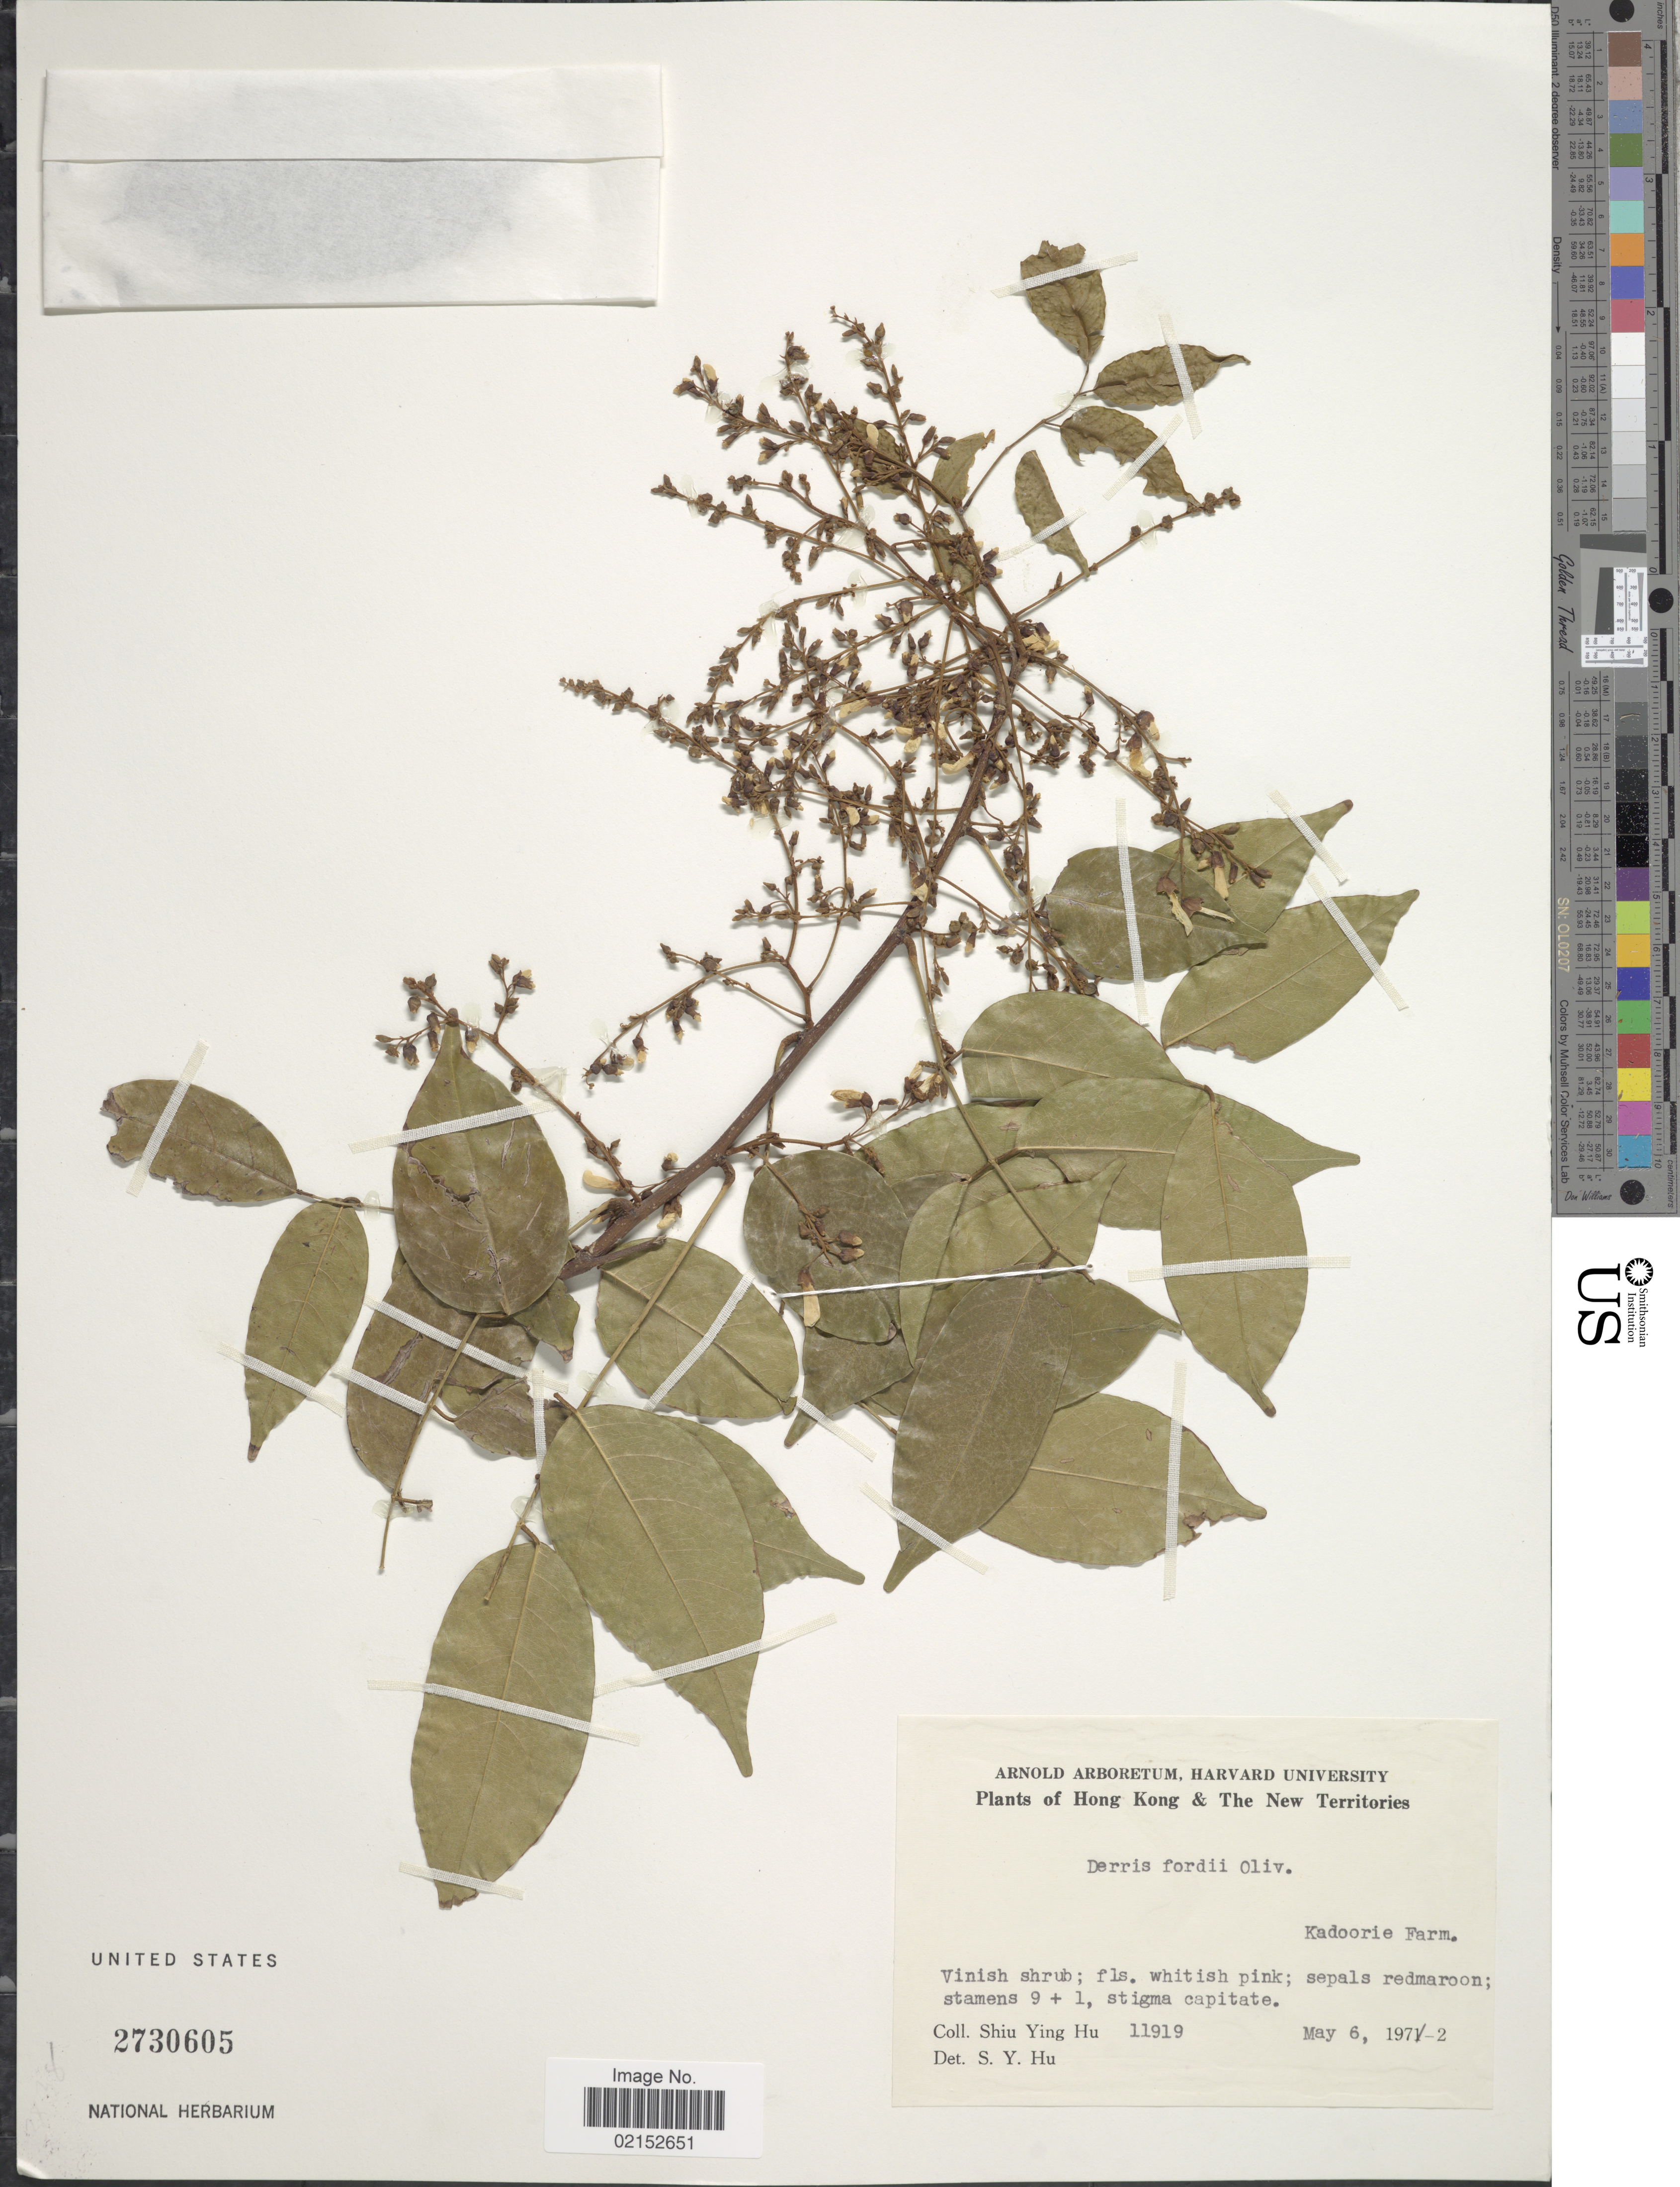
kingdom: Plantae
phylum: Tracheophyta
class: Magnoliopsida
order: Fabales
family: Fabaceae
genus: Derris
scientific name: Derris fordii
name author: Oliv.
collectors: S. Y. Hu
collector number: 11919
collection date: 1972-05-06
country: China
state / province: Hong Kong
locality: The New Territories, Kadoorie Farm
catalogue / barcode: US 2730605